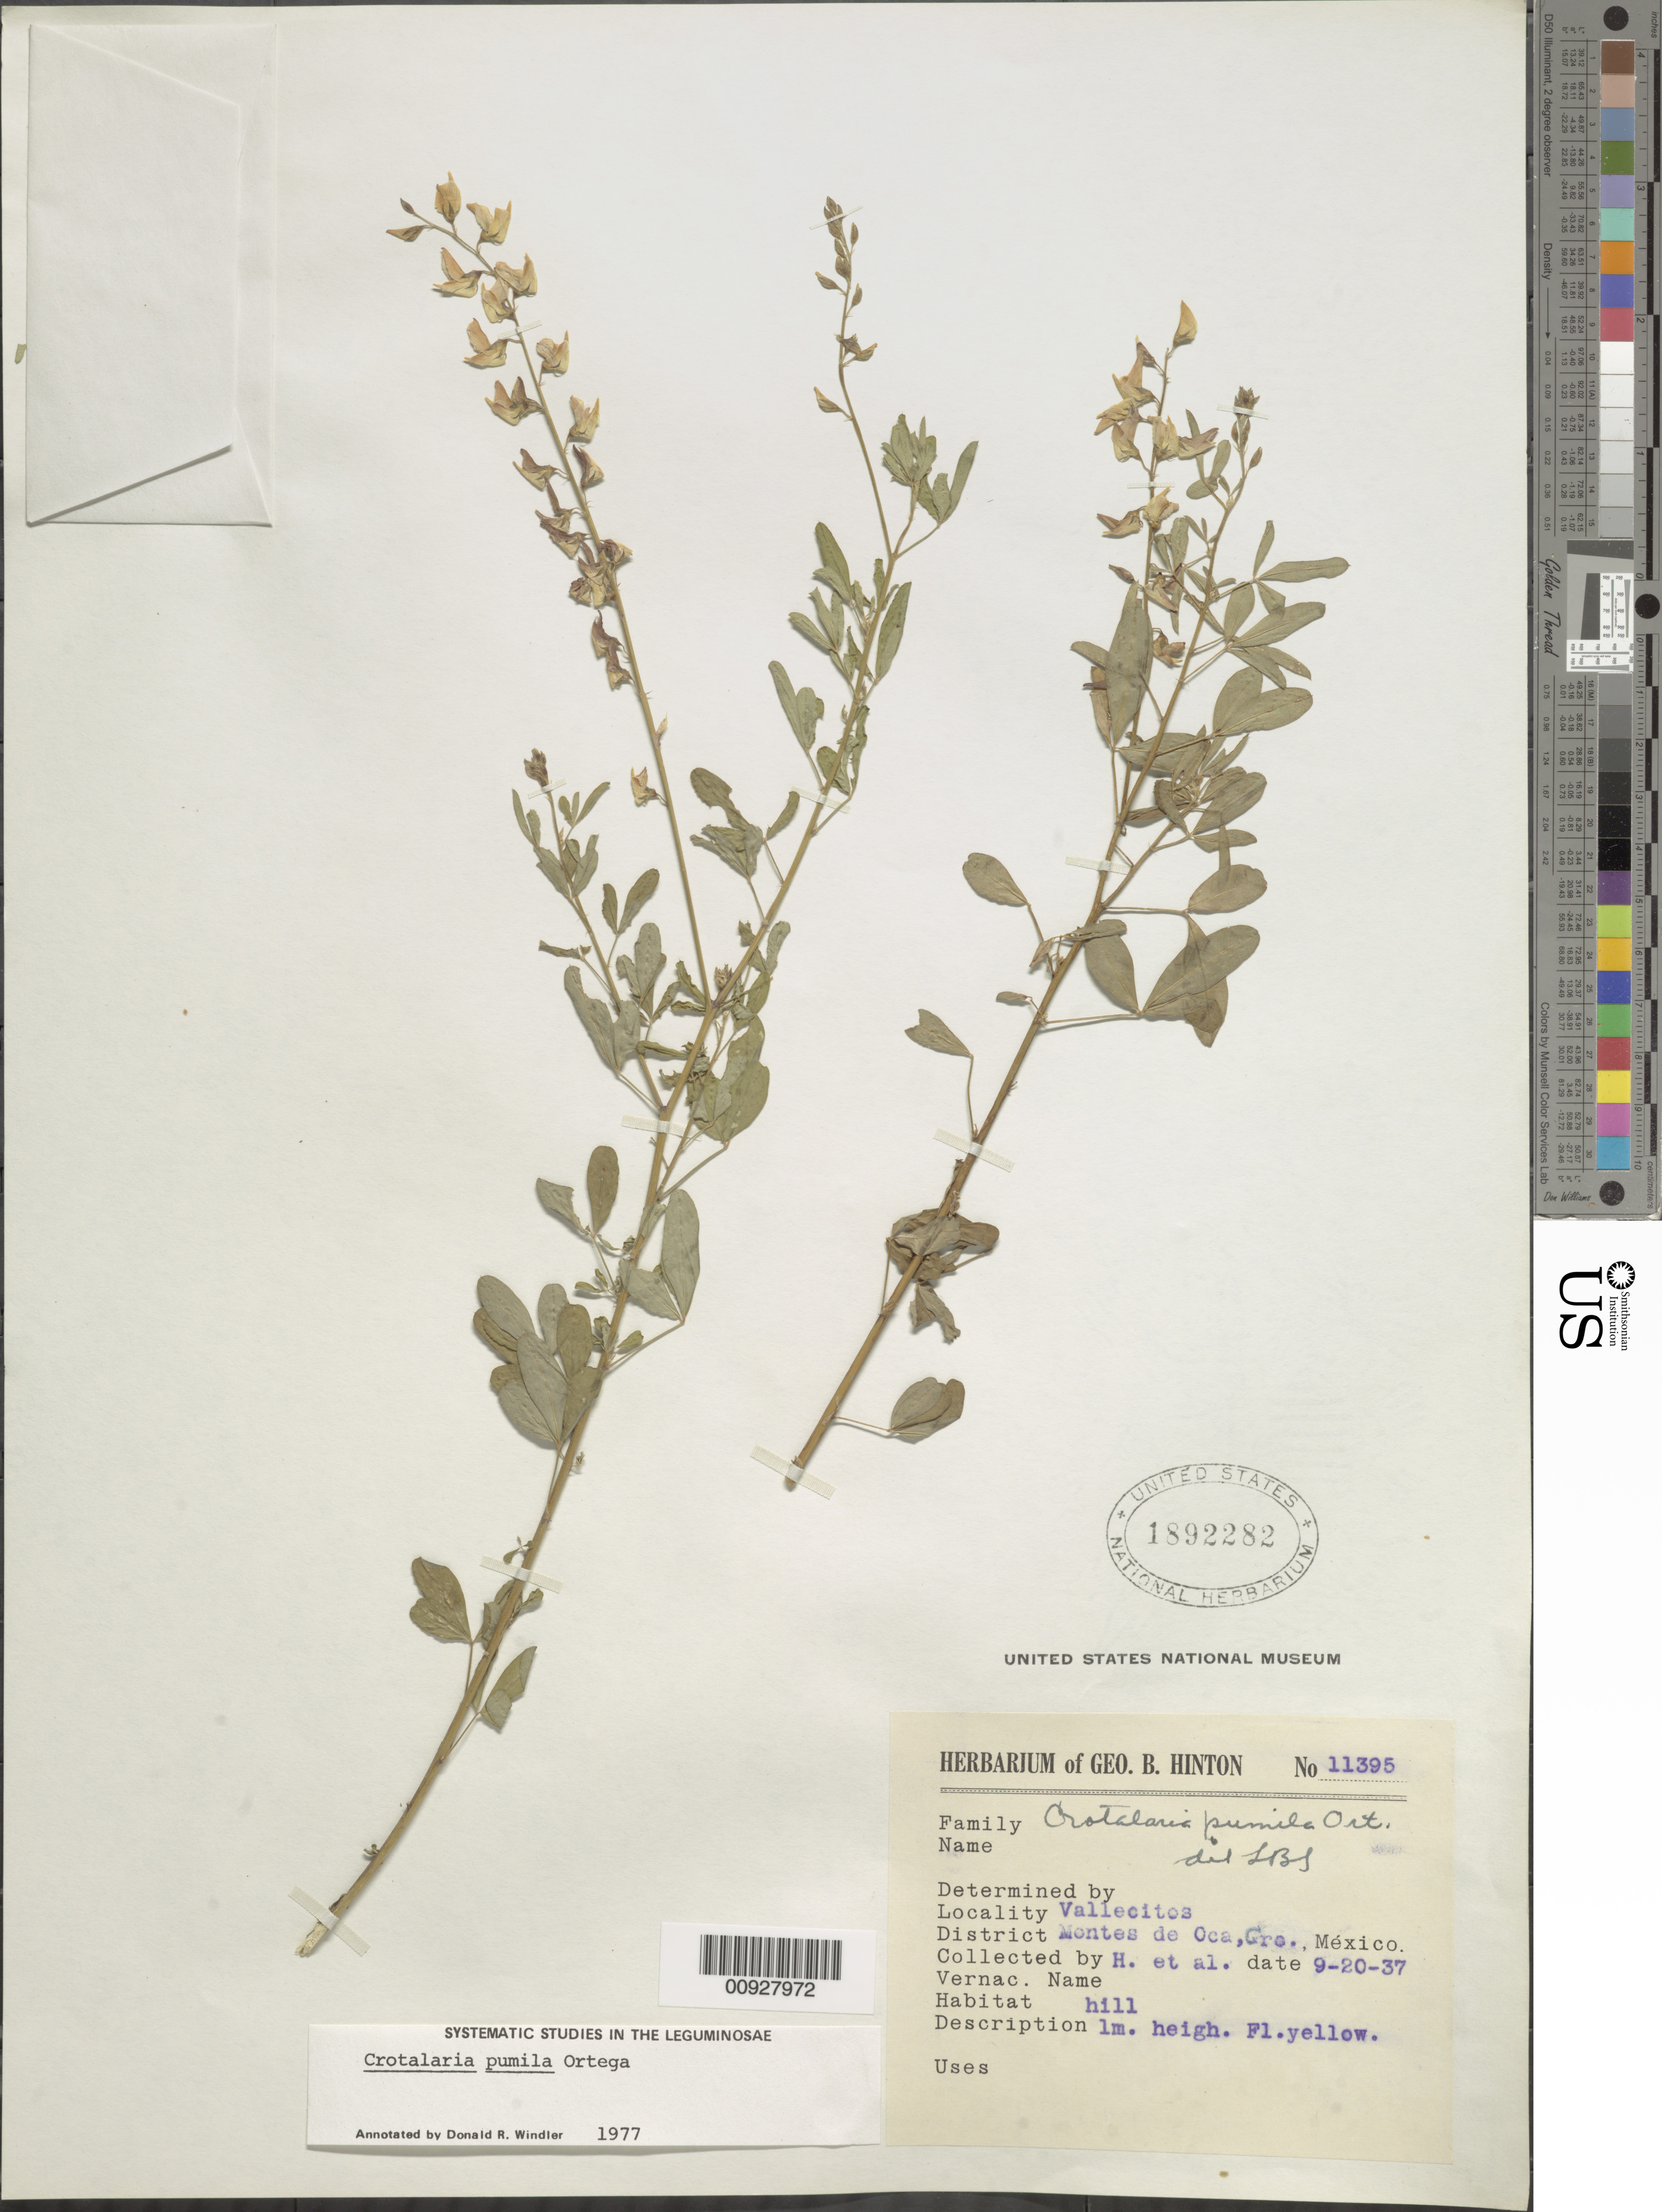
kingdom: Plantae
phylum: Tracheophyta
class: Magnoliopsida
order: Fabales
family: Fabaceae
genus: Crotalaria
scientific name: Crotalaria pumila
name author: Ortega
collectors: G. B. Hinton & et al.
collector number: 11395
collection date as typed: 20 Sep 1937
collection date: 1937-09-20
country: Mexico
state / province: Guerrero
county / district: Montes de Oca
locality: Vallecitos, District Montes de Oca, Guerrero.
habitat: Hill.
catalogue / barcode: US 1892282